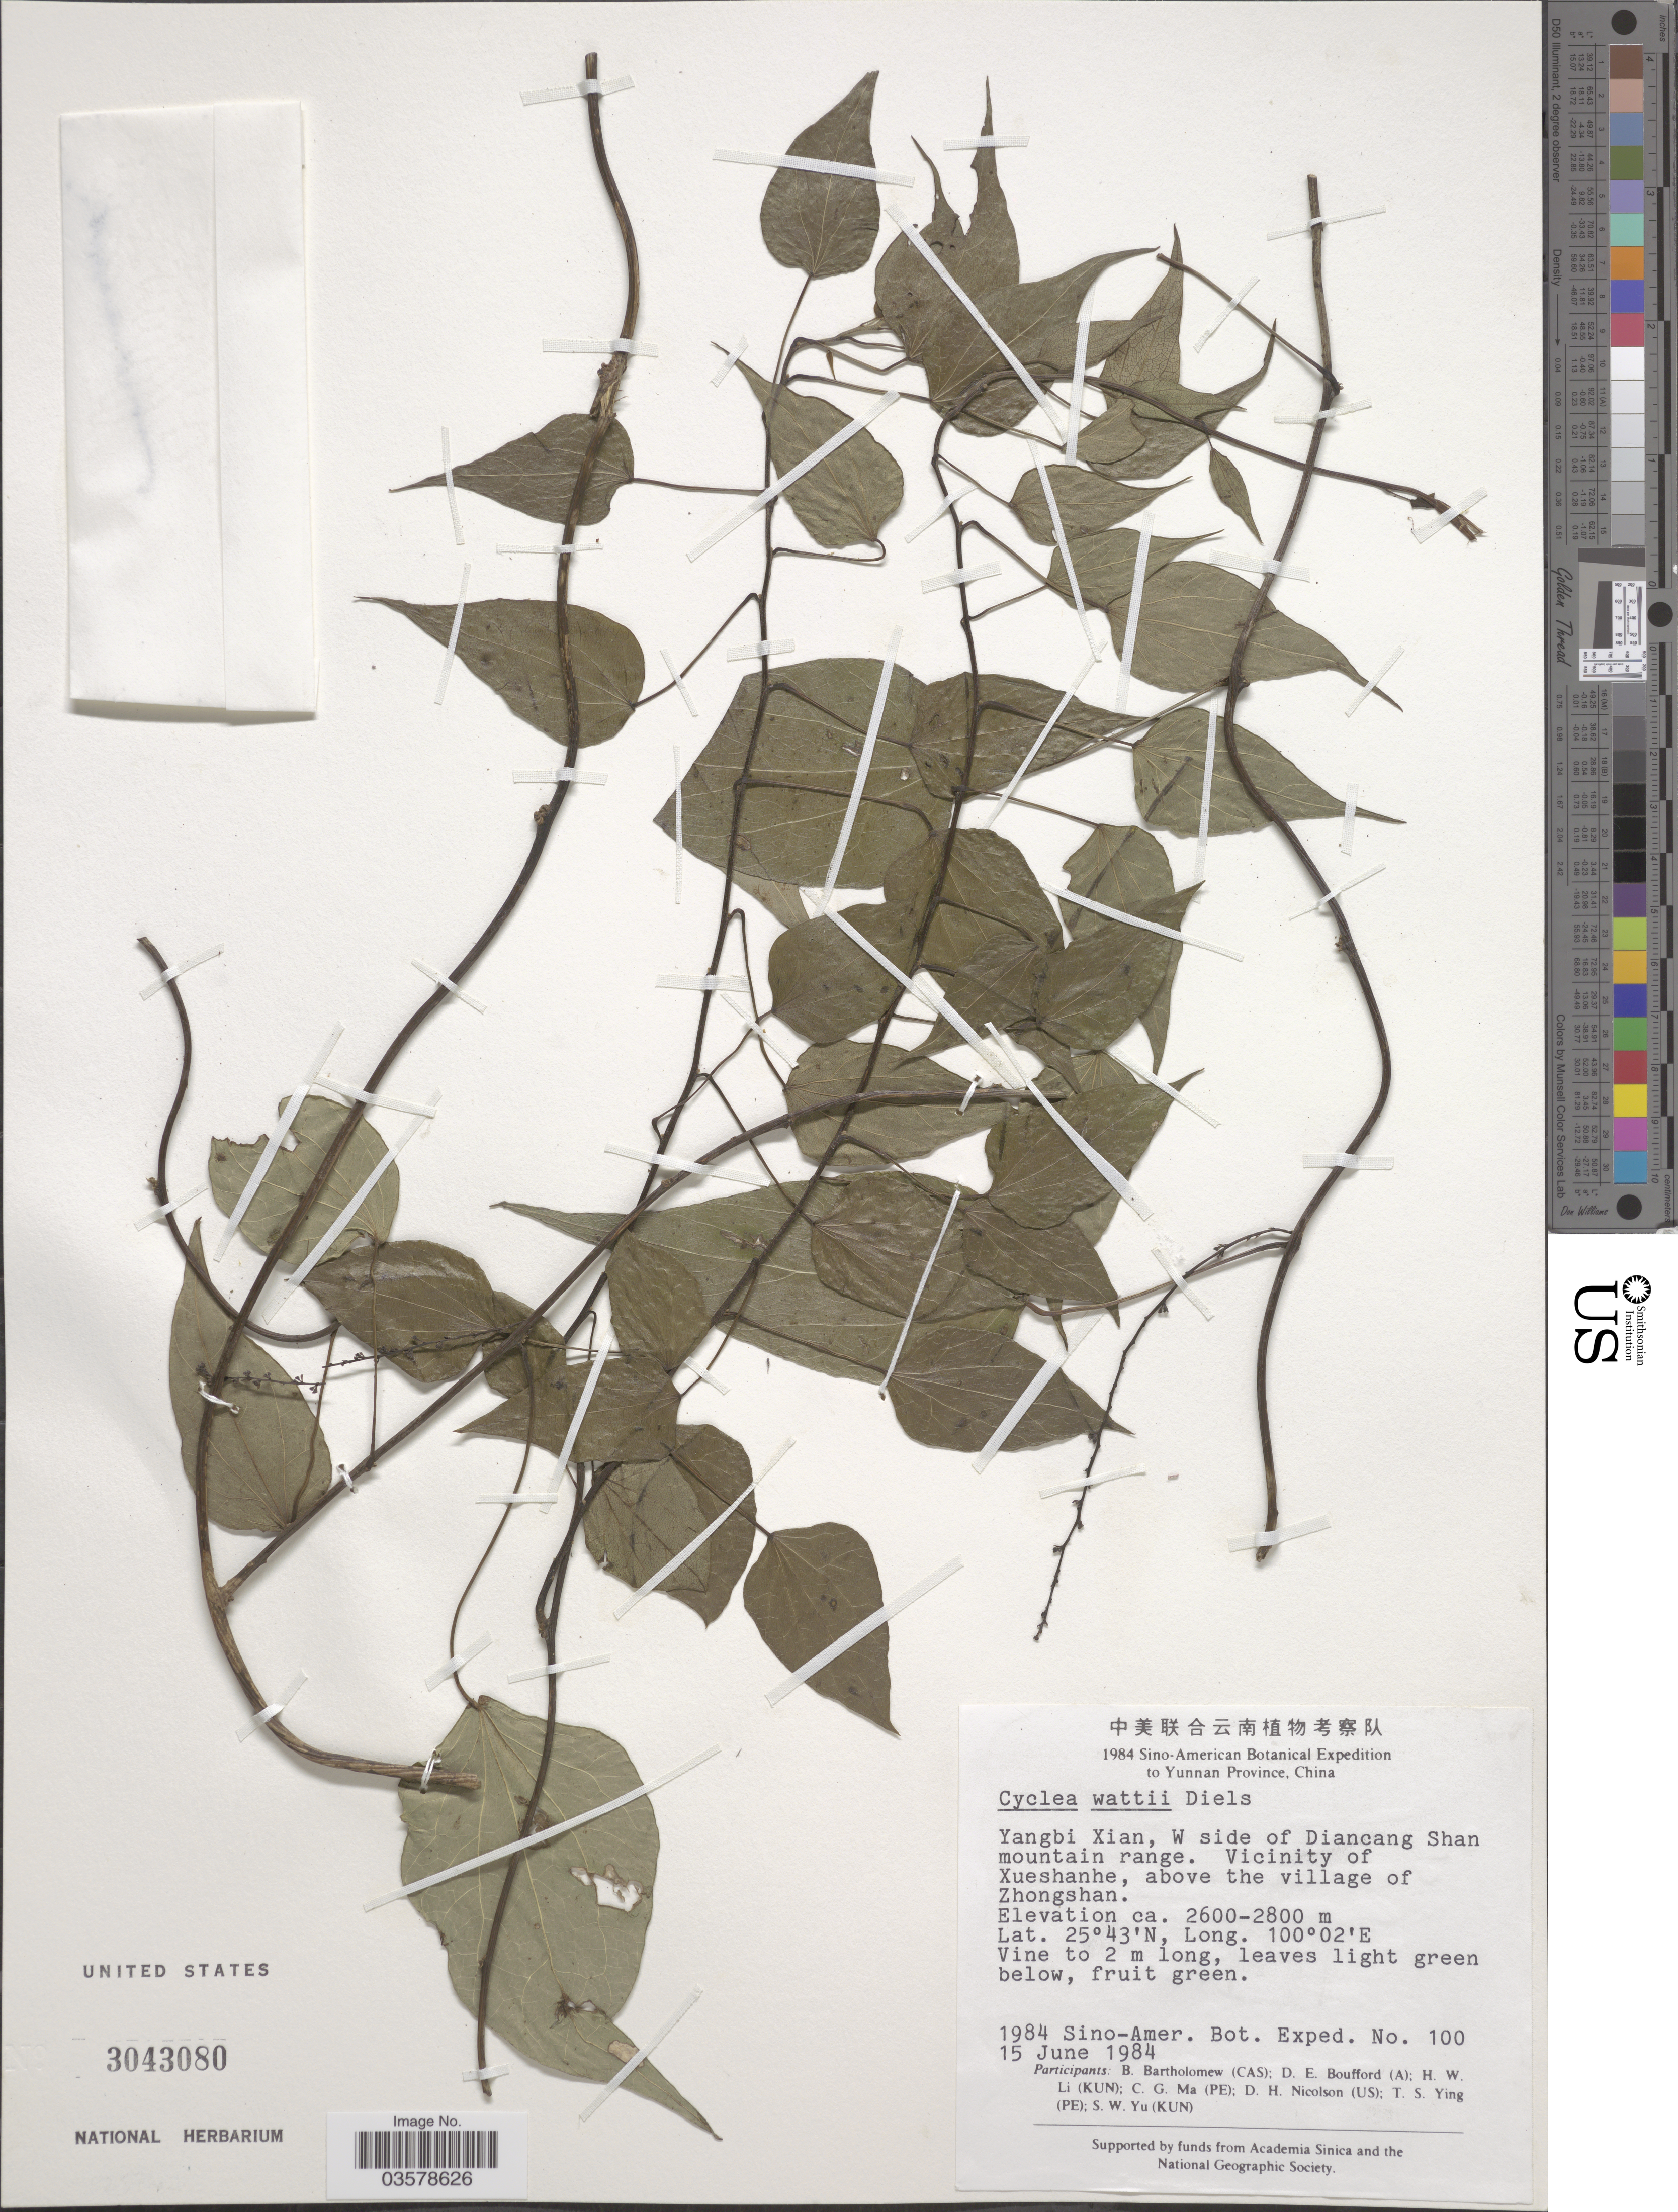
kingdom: Plantae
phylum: Tracheophyta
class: Magnoliopsida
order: Ranunculales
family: Menispermaceae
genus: Cyclea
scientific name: Cyclea wattii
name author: Diels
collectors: Sino-Amer. Bot. Exped. 1984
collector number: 100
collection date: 1984-06-15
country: China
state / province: Yunnan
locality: Yangbi Xian, W side of Diancang Shan mountain range. Vicinity of Xueshanhe, above the village of Zhongshan.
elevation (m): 2600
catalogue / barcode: US 3043080